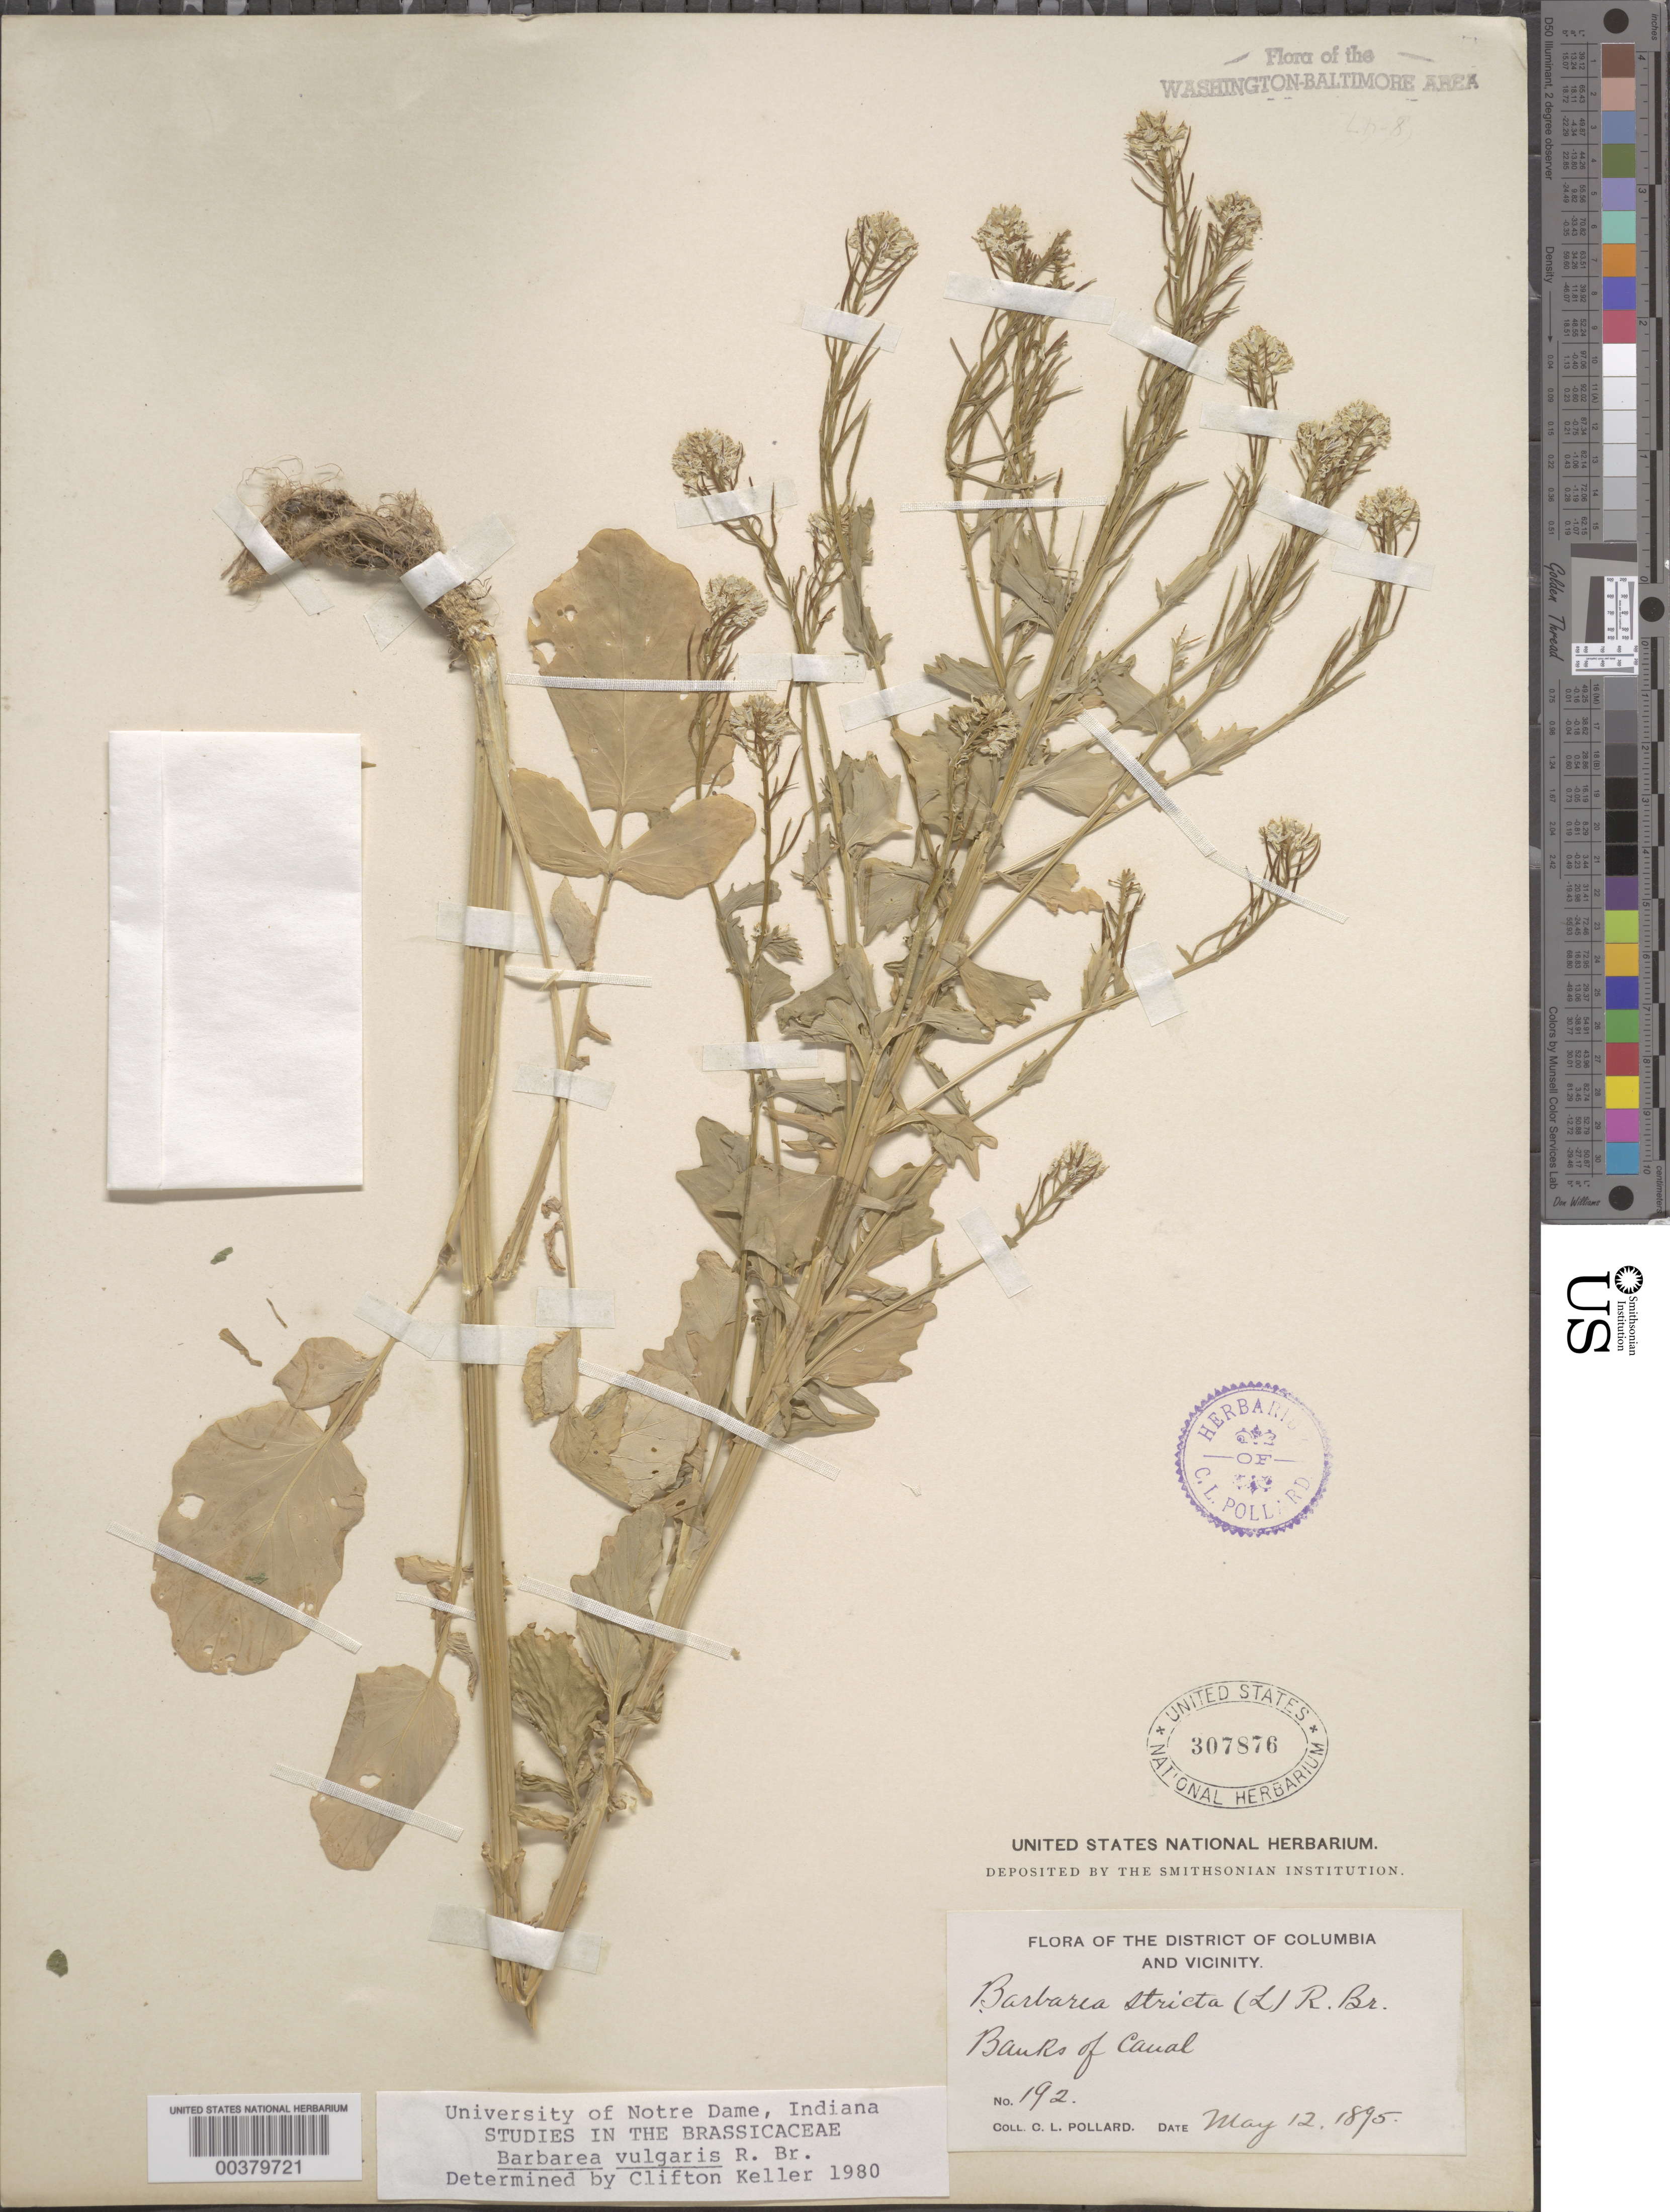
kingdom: Plantae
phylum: Tracheophyta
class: Magnoliopsida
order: Brassicales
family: Brassicaceae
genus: Barbarea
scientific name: Barbarea vulgaris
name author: W.T. Aiton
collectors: C. L. Pollard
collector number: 192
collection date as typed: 12 May 1895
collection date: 1895-05-12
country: United States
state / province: District of Columbia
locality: Canal Banks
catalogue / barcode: US 307876